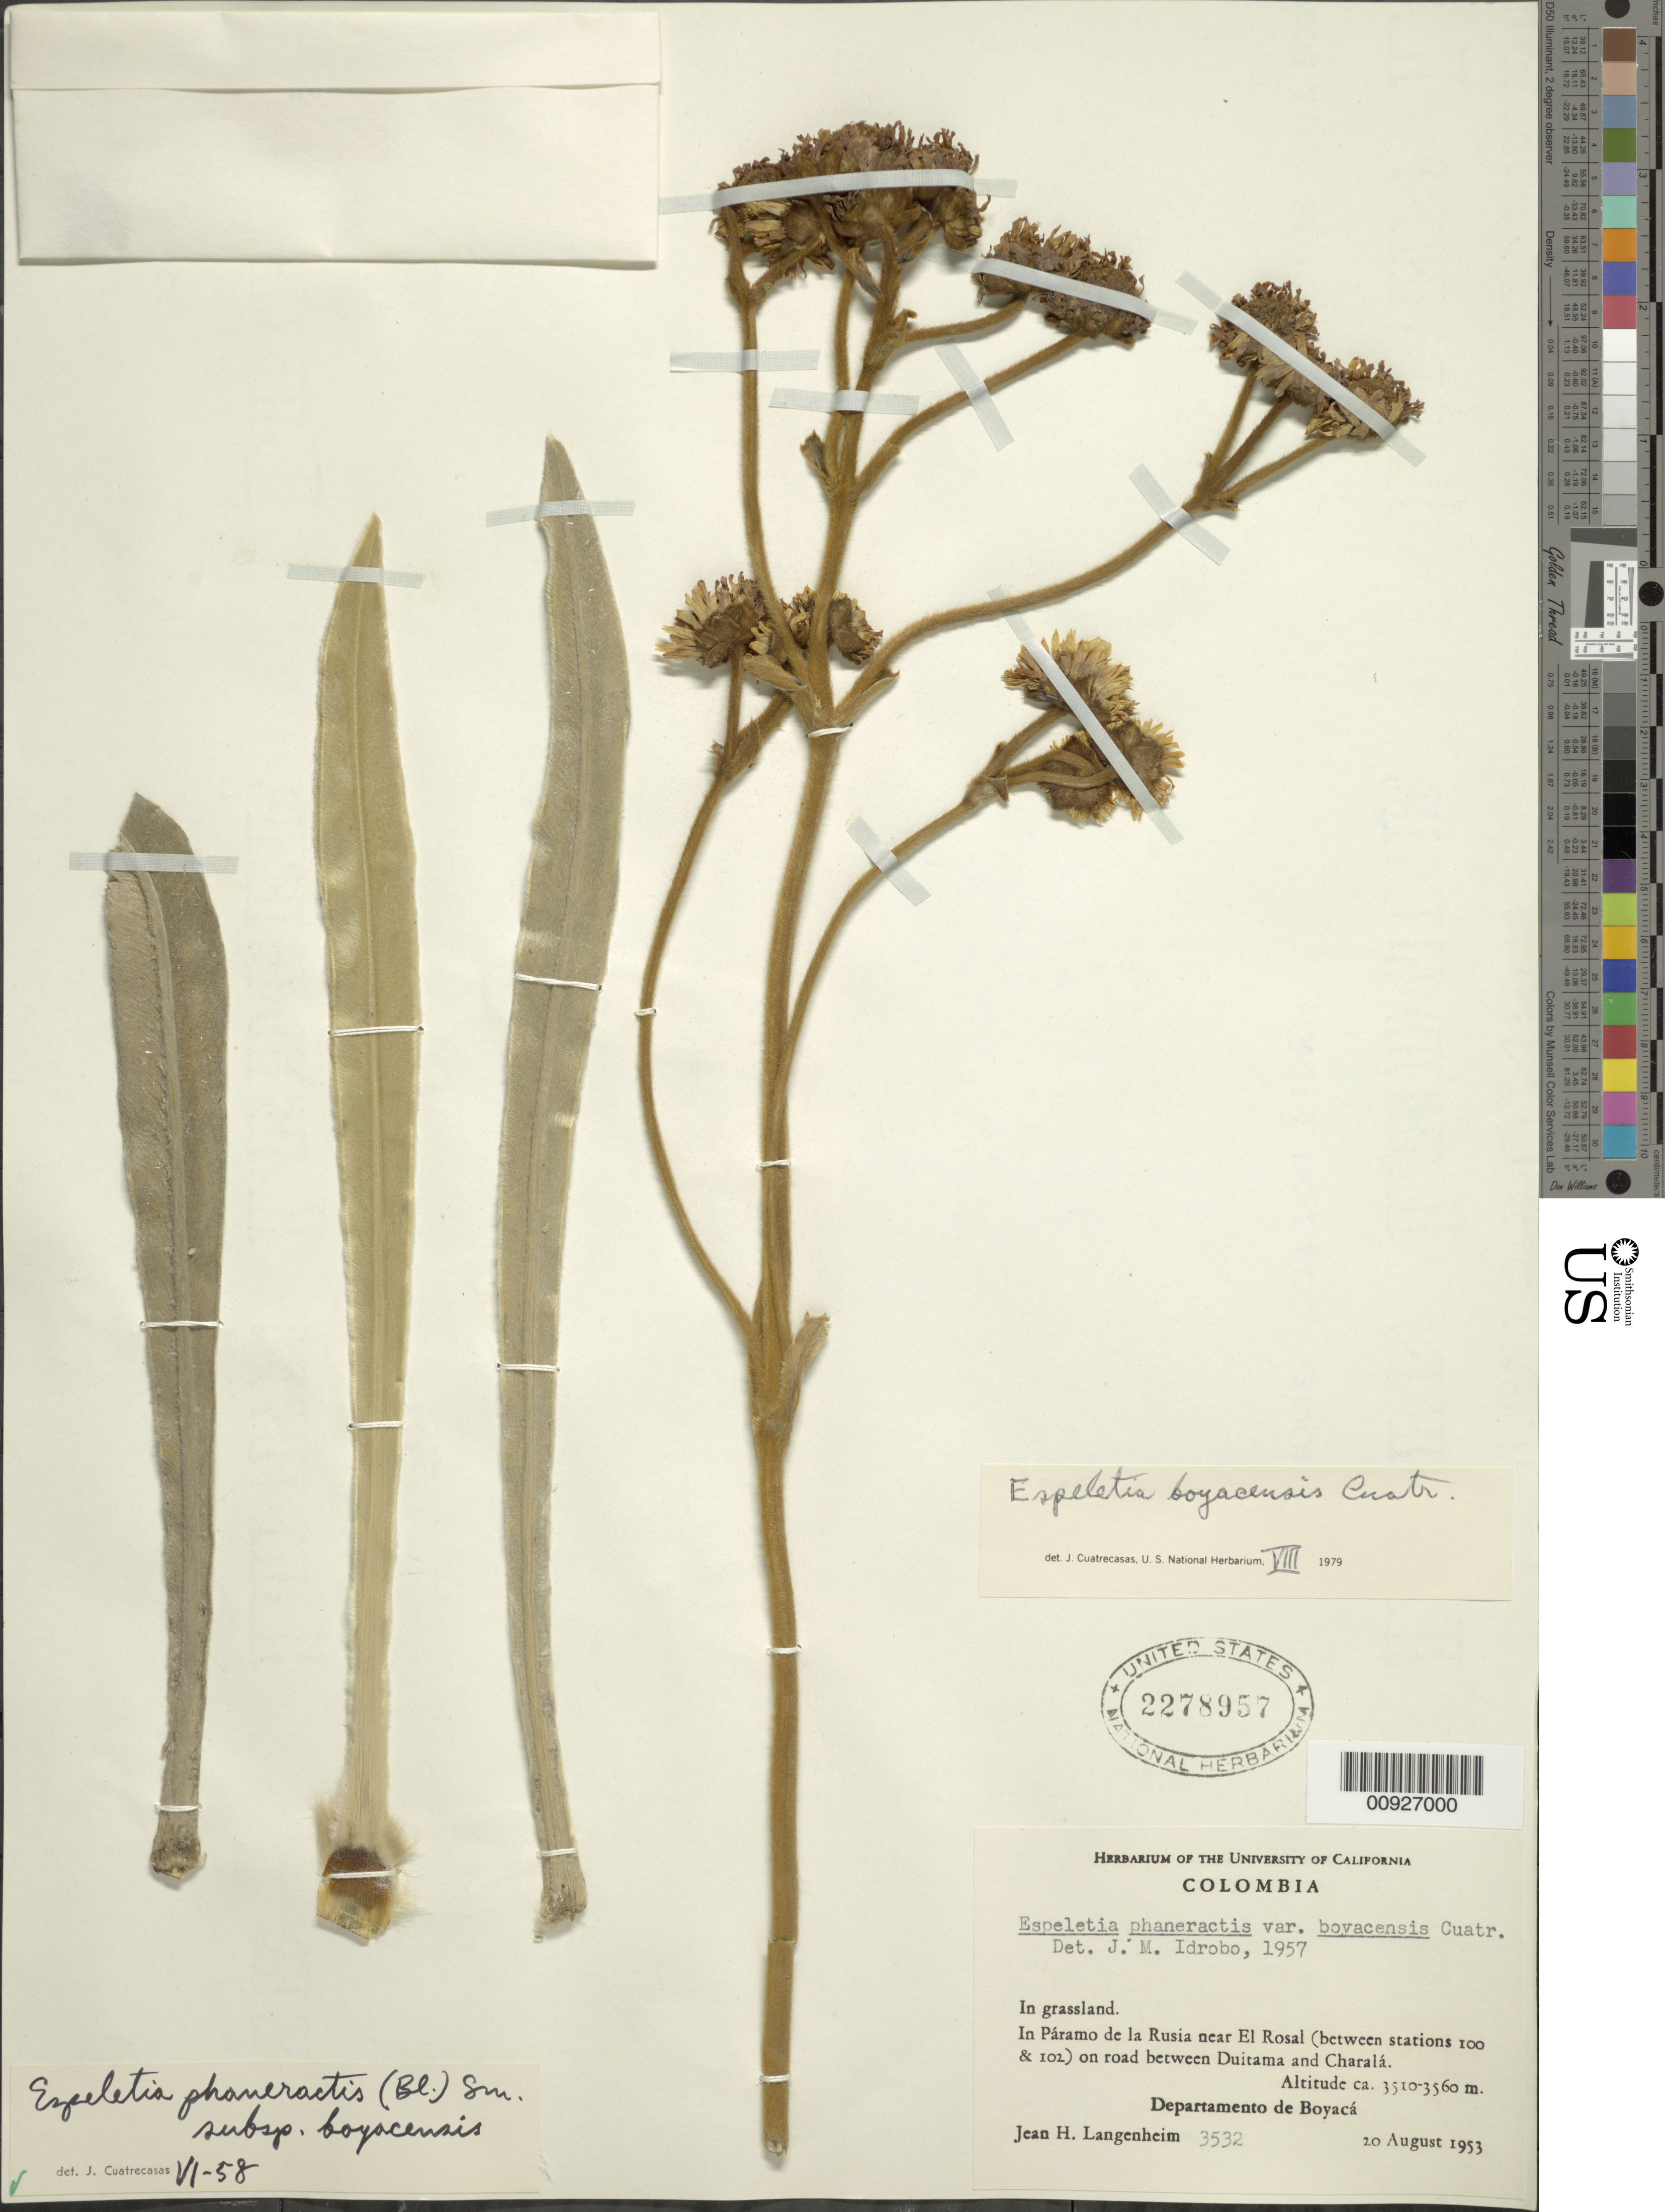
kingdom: Plantae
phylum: Tracheophyta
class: Magnoliopsida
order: Asterales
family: Asteraceae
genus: Espeletia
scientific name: Espeletia boyacensis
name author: Cuatrec.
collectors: J. H. Langenheim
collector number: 3532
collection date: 1953-08-20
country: Colombia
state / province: Boyacá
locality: P. de La Rusia. In Páramo de la Rusia near El Rosal (between stations 100 & 102) on road between duitama and Charalá.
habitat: In grassland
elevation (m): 3510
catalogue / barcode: US 2278957